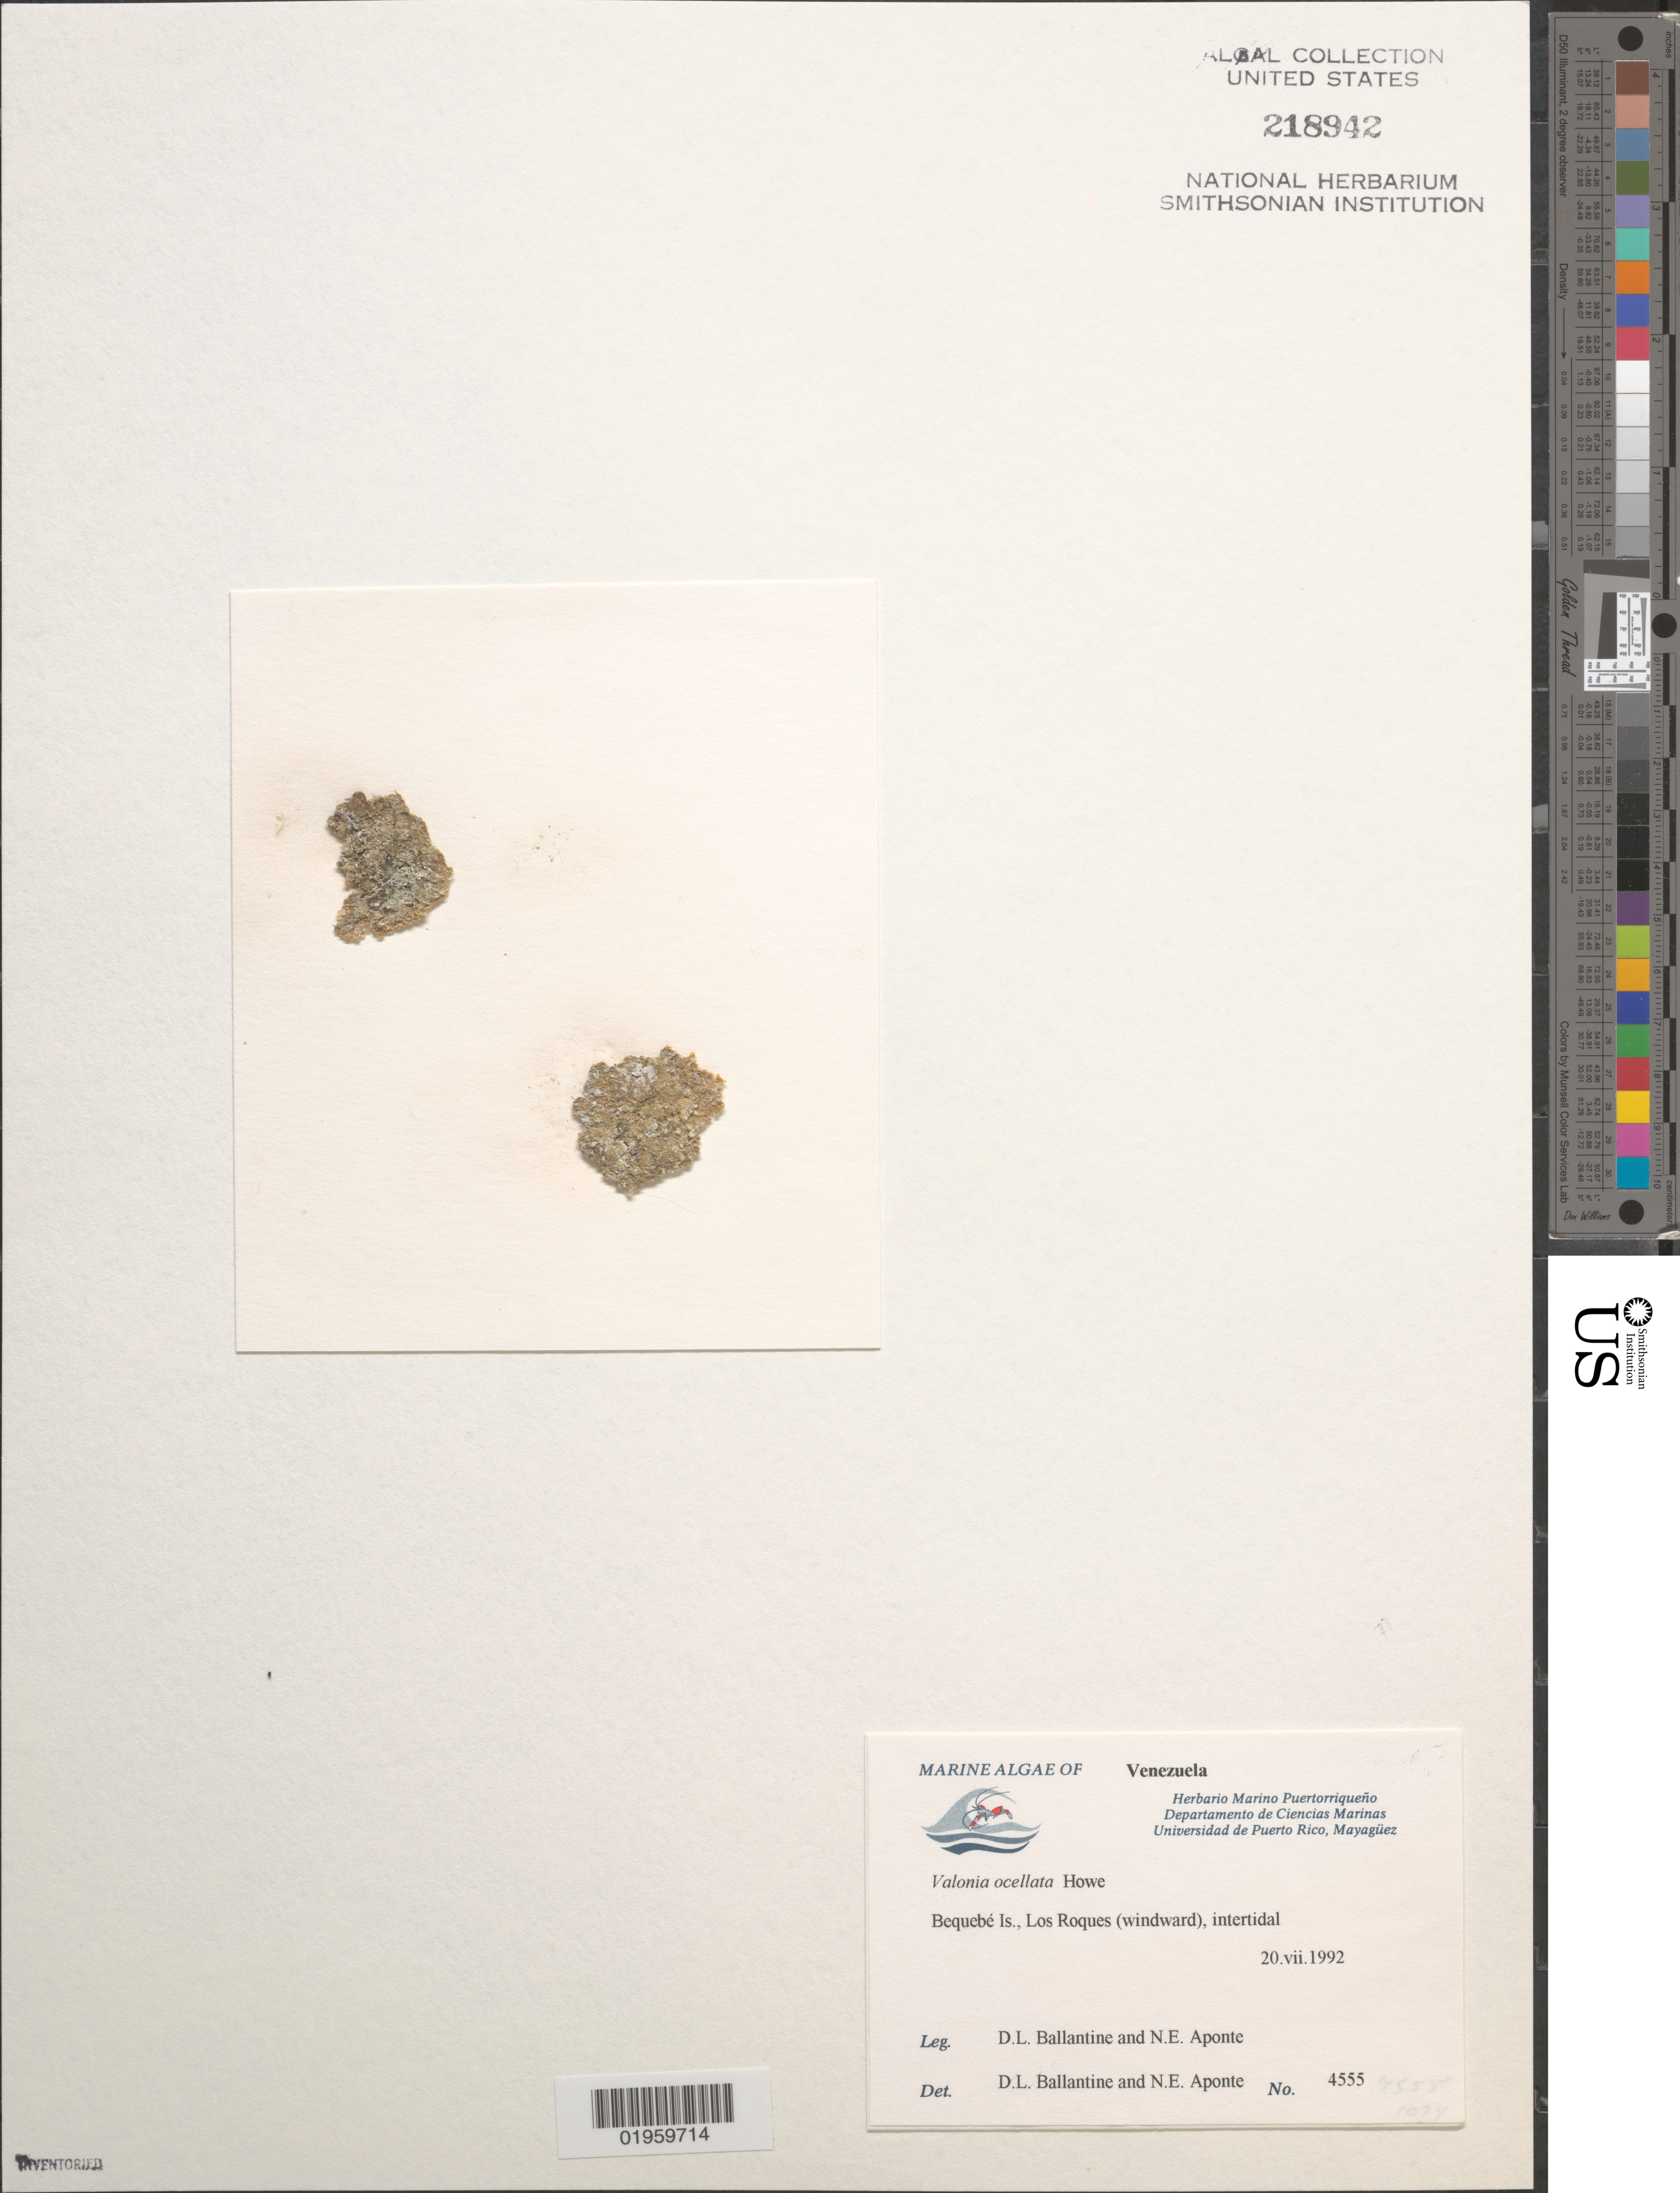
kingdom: Plantae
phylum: Chlorophyta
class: Ulvophyceae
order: Siphonocladales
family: Siphonocladaceae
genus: Dictyosphaeria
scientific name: Dictyosphaeria ocellata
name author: (M. Howe) Olsen-Stojkovich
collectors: D.L. Ballantine & N. E. Aponte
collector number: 4555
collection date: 1992-07-20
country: Venezuela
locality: Bequebé Is., Los Roques (windward), intertidal.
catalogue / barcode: US 218942